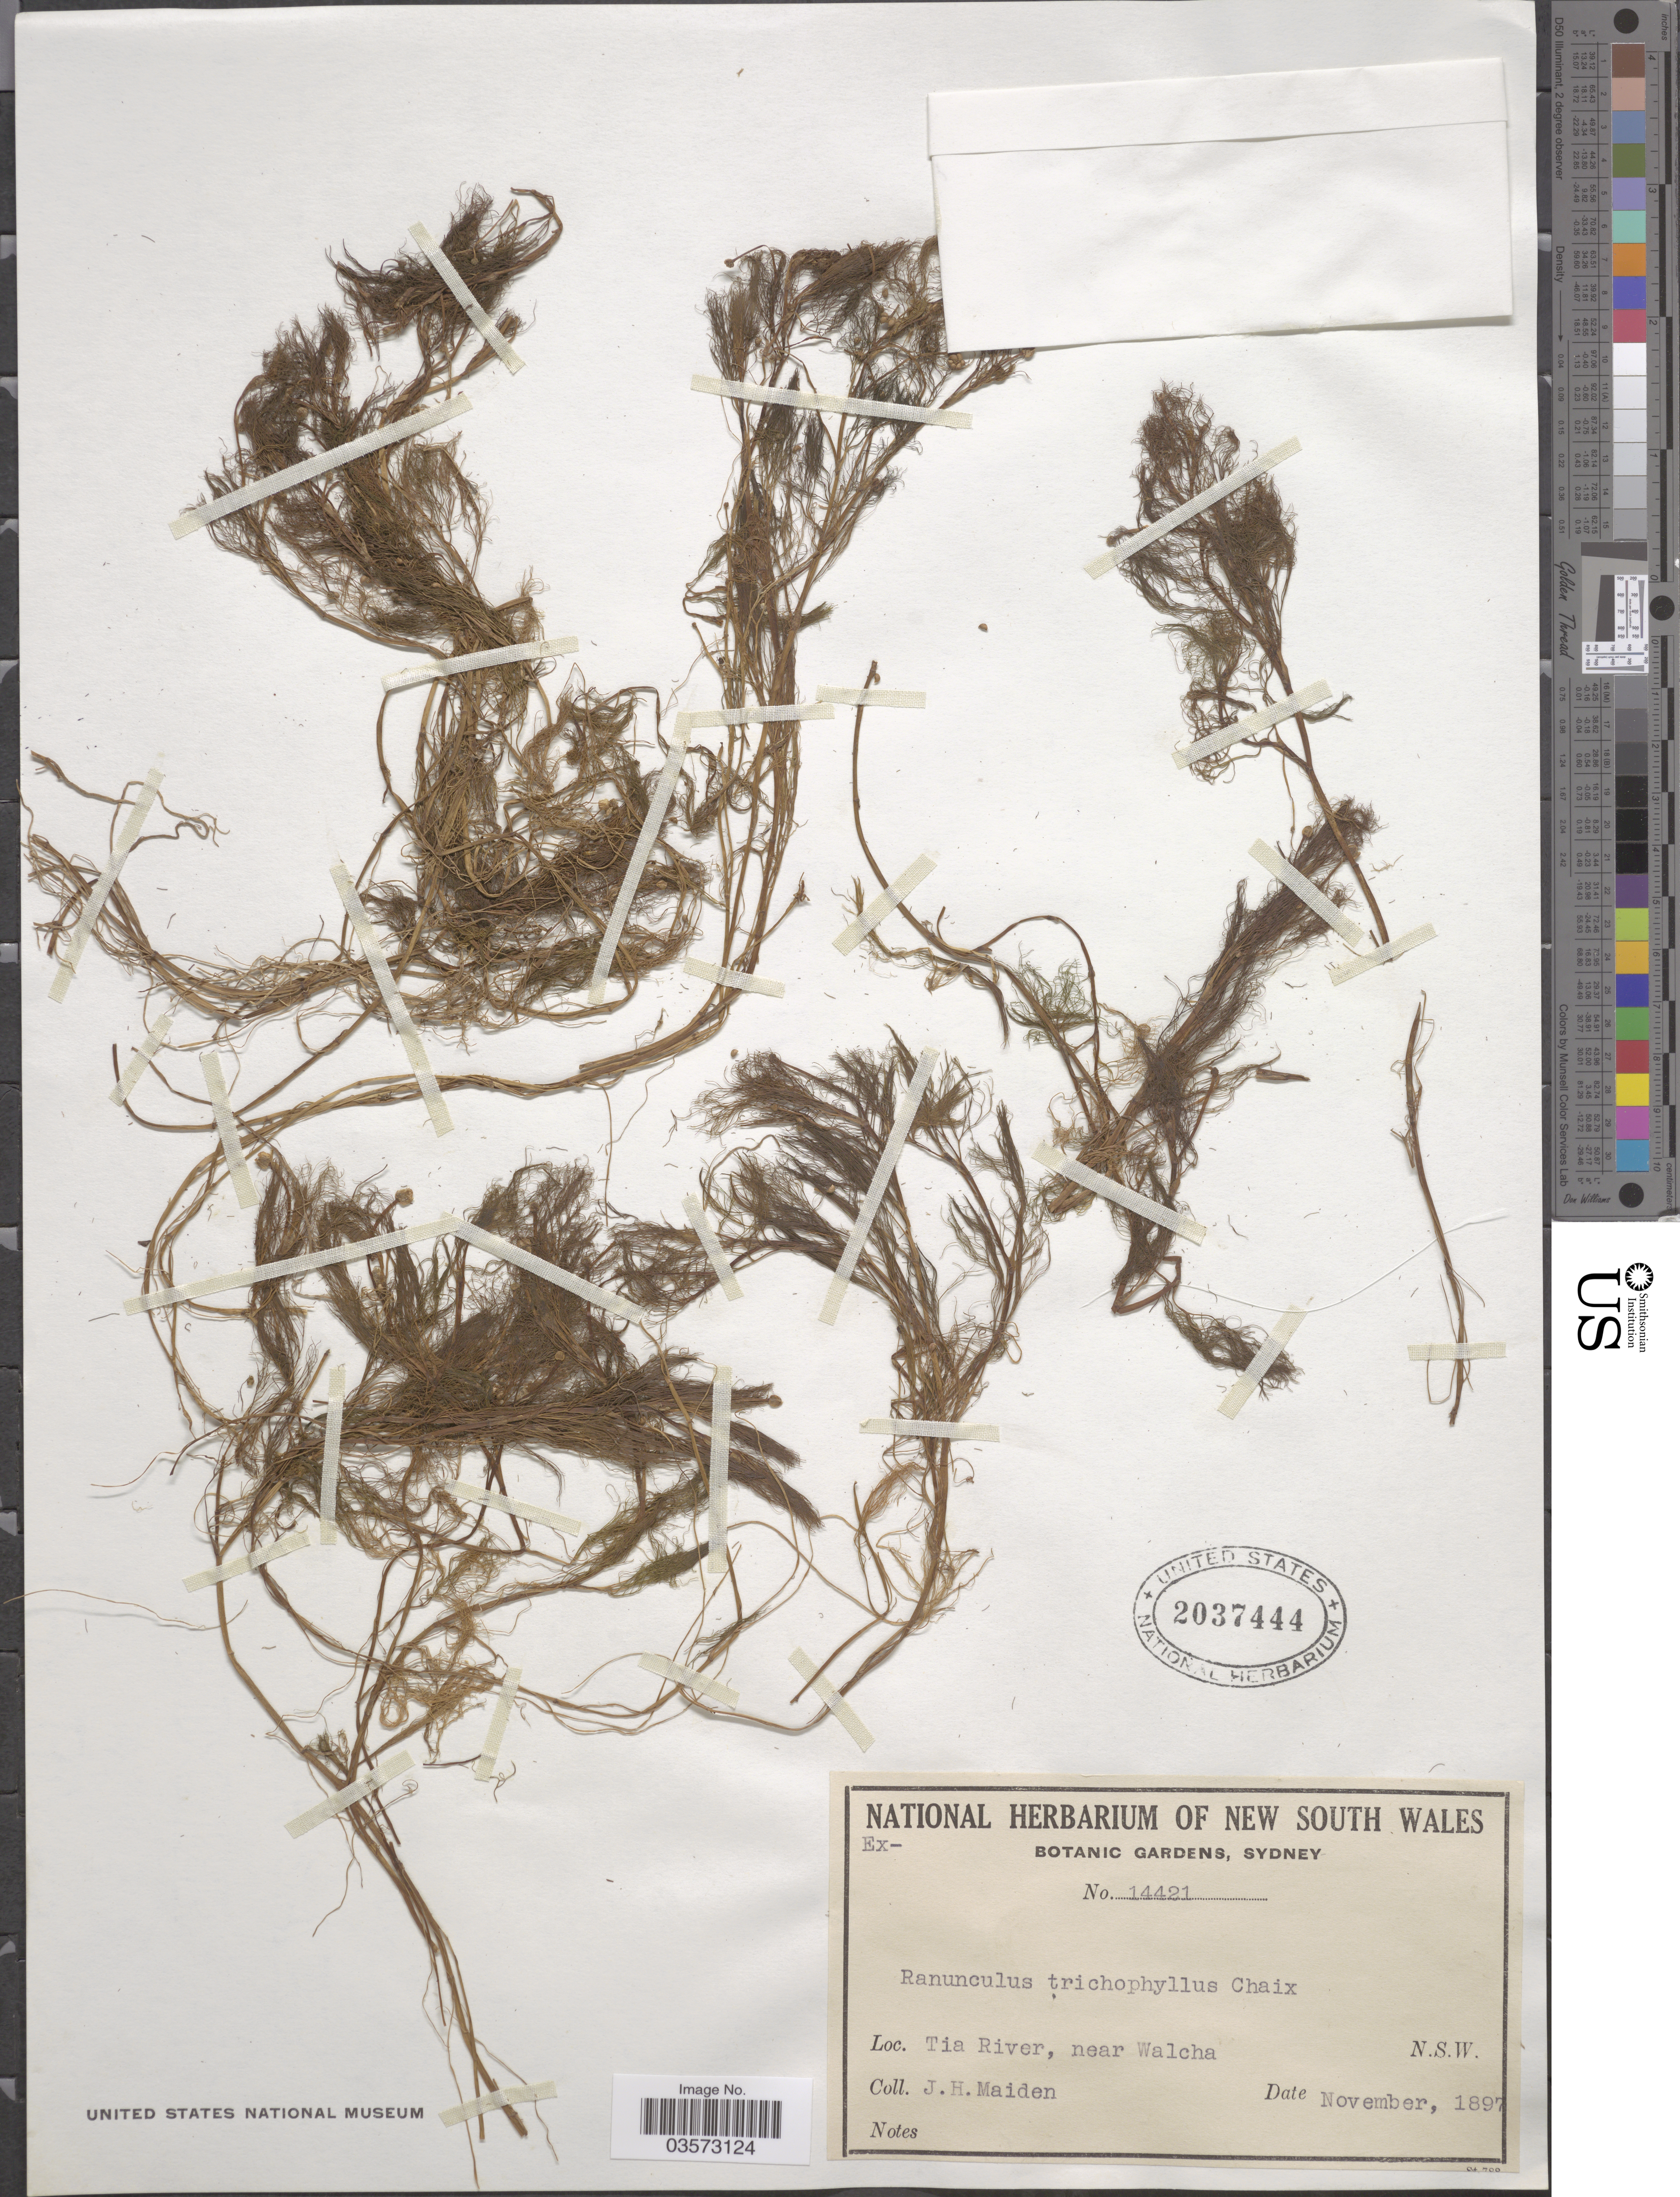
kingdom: Plantae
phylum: Tracheophyta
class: Magnoliopsida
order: Ranunculales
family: Ranunculaceae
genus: Ranunculus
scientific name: Ranunculus trichophyllus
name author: Chaix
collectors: J. Maiden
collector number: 14421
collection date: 1897-11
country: Australia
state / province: New South Wales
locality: Tia River, near Walcha.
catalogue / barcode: US 2037444